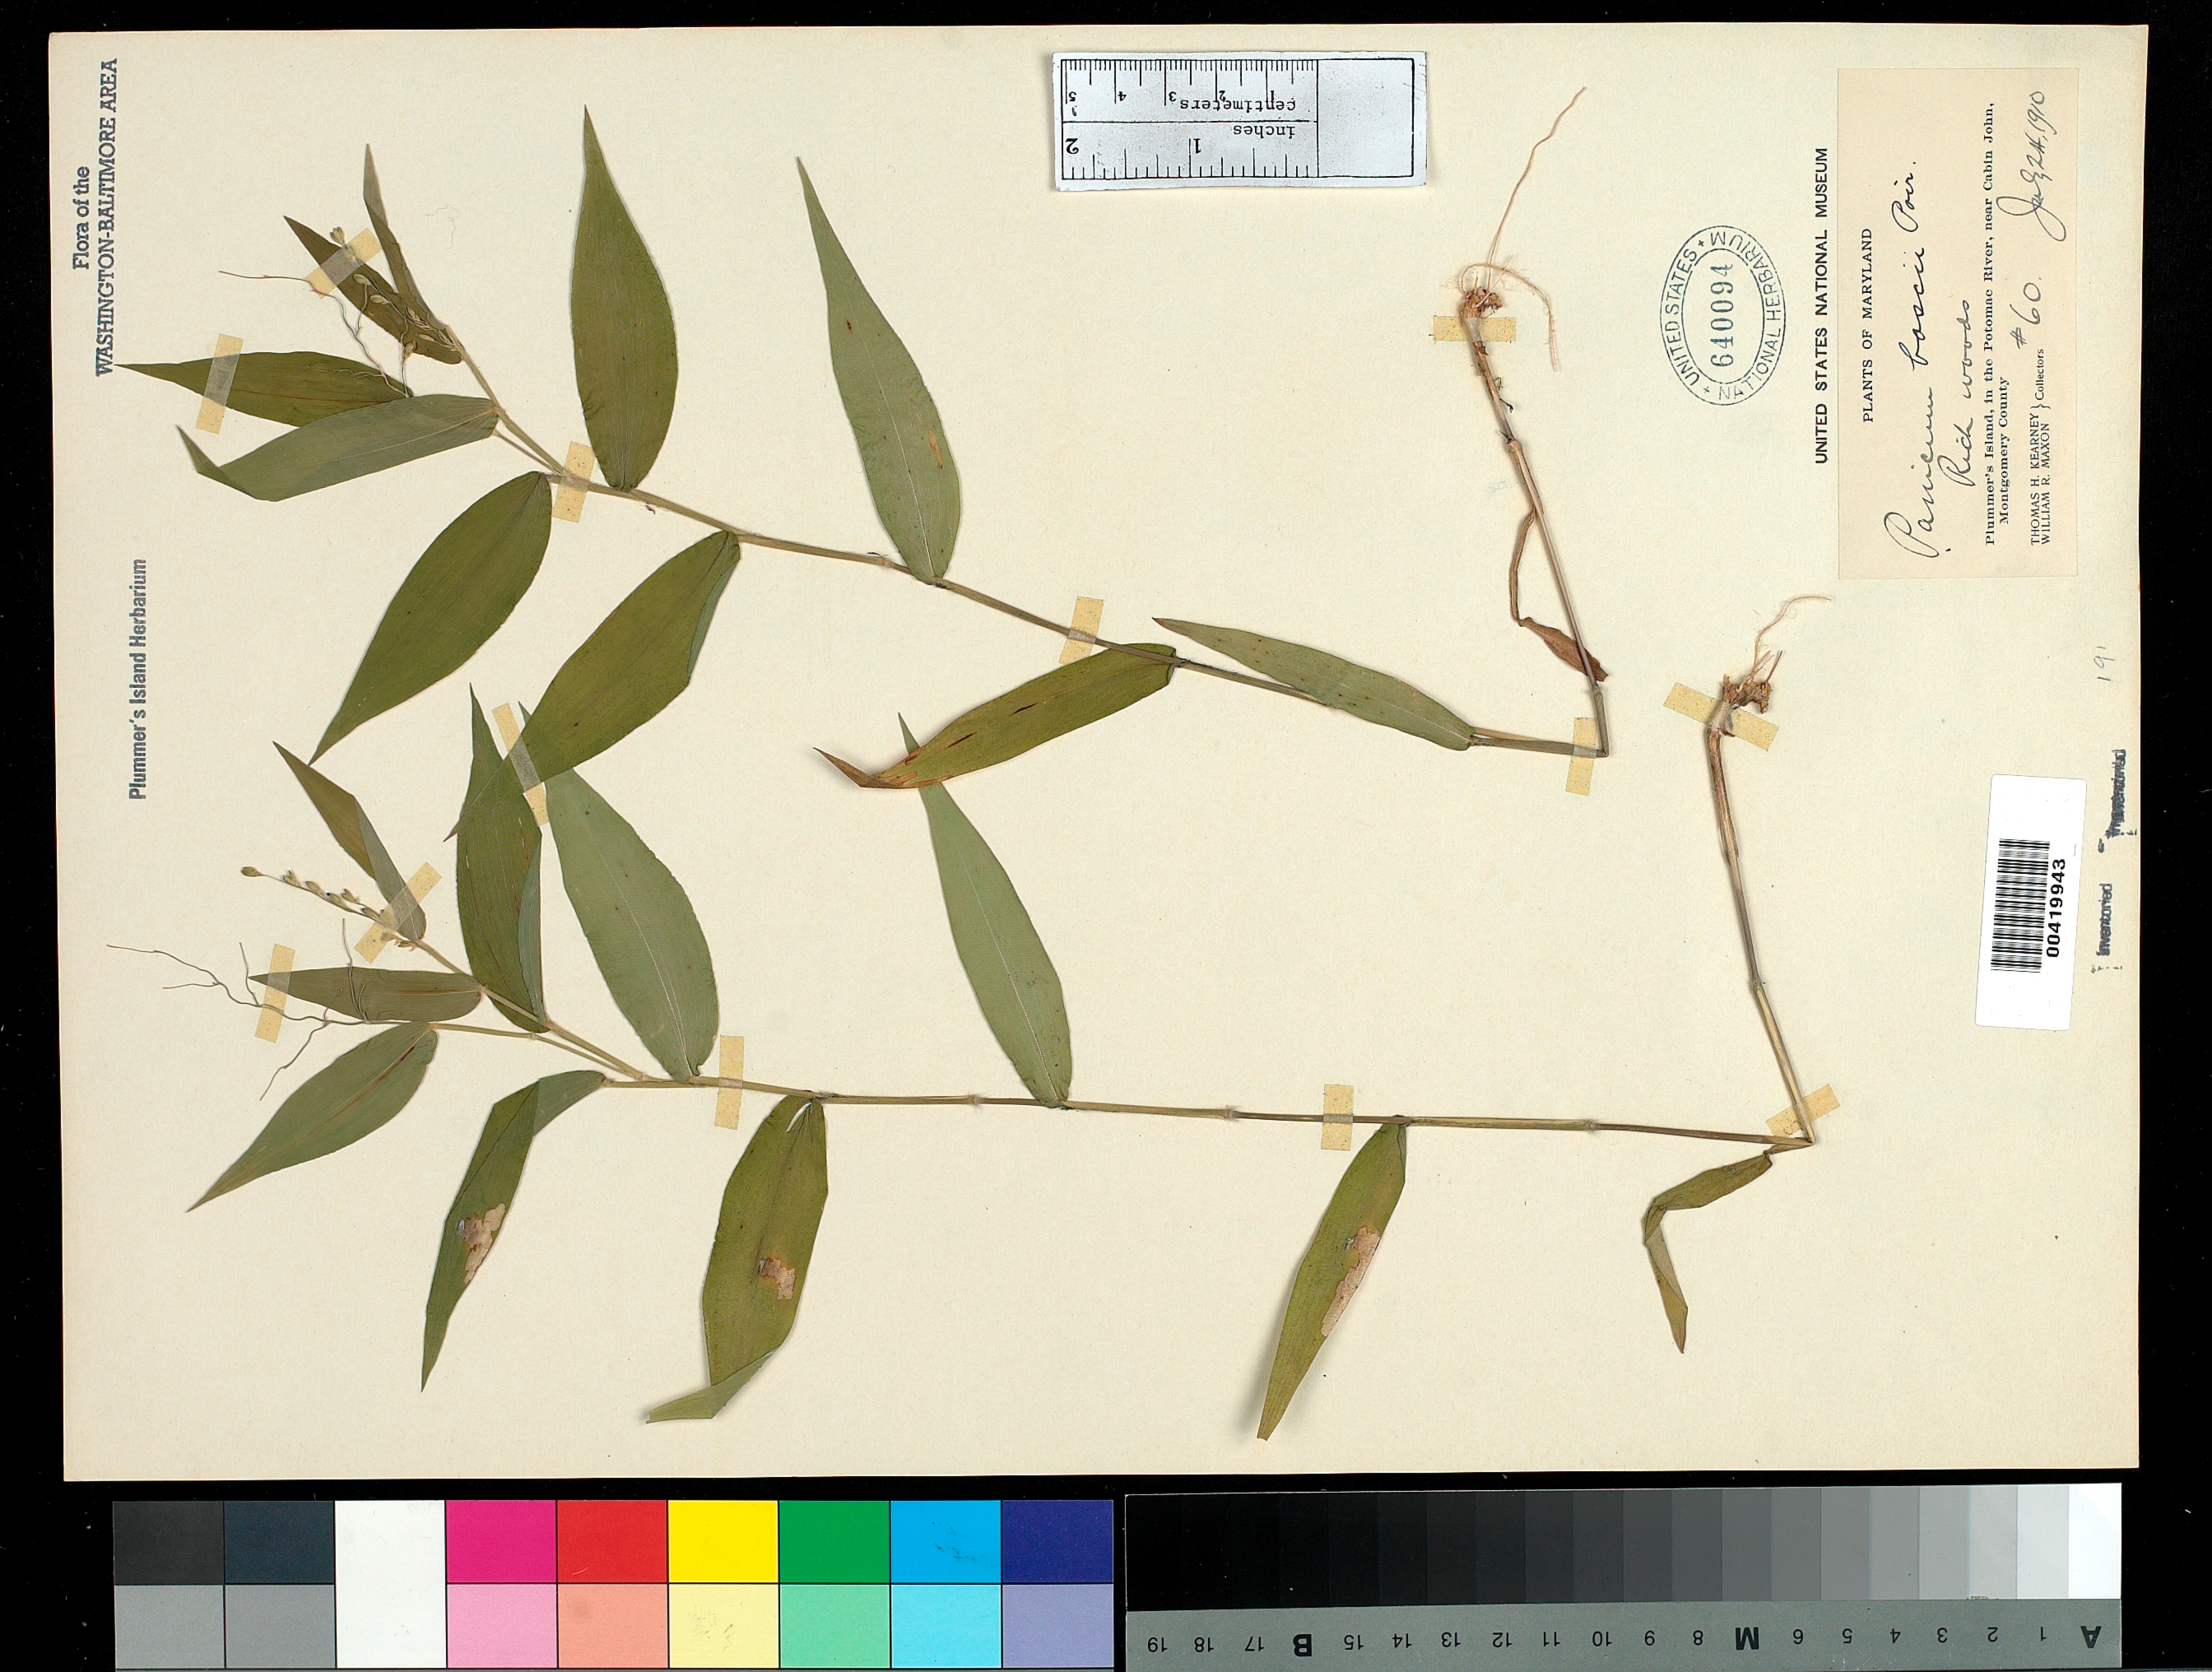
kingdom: Plantae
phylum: Tracheophyta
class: Liliopsida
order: Poales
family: Poaceae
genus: Dichanthelium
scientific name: Dichanthelium boscii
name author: (Poir.) Gould & C.A. Clark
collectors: T. H. Kearney & W. R. Maxon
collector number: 60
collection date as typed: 24 Jul 1910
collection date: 1910-07-24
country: United States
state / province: Maryland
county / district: Montgomery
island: Plummers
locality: Plummer's Island C. & O. Canal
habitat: Rich woods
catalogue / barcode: US 640094